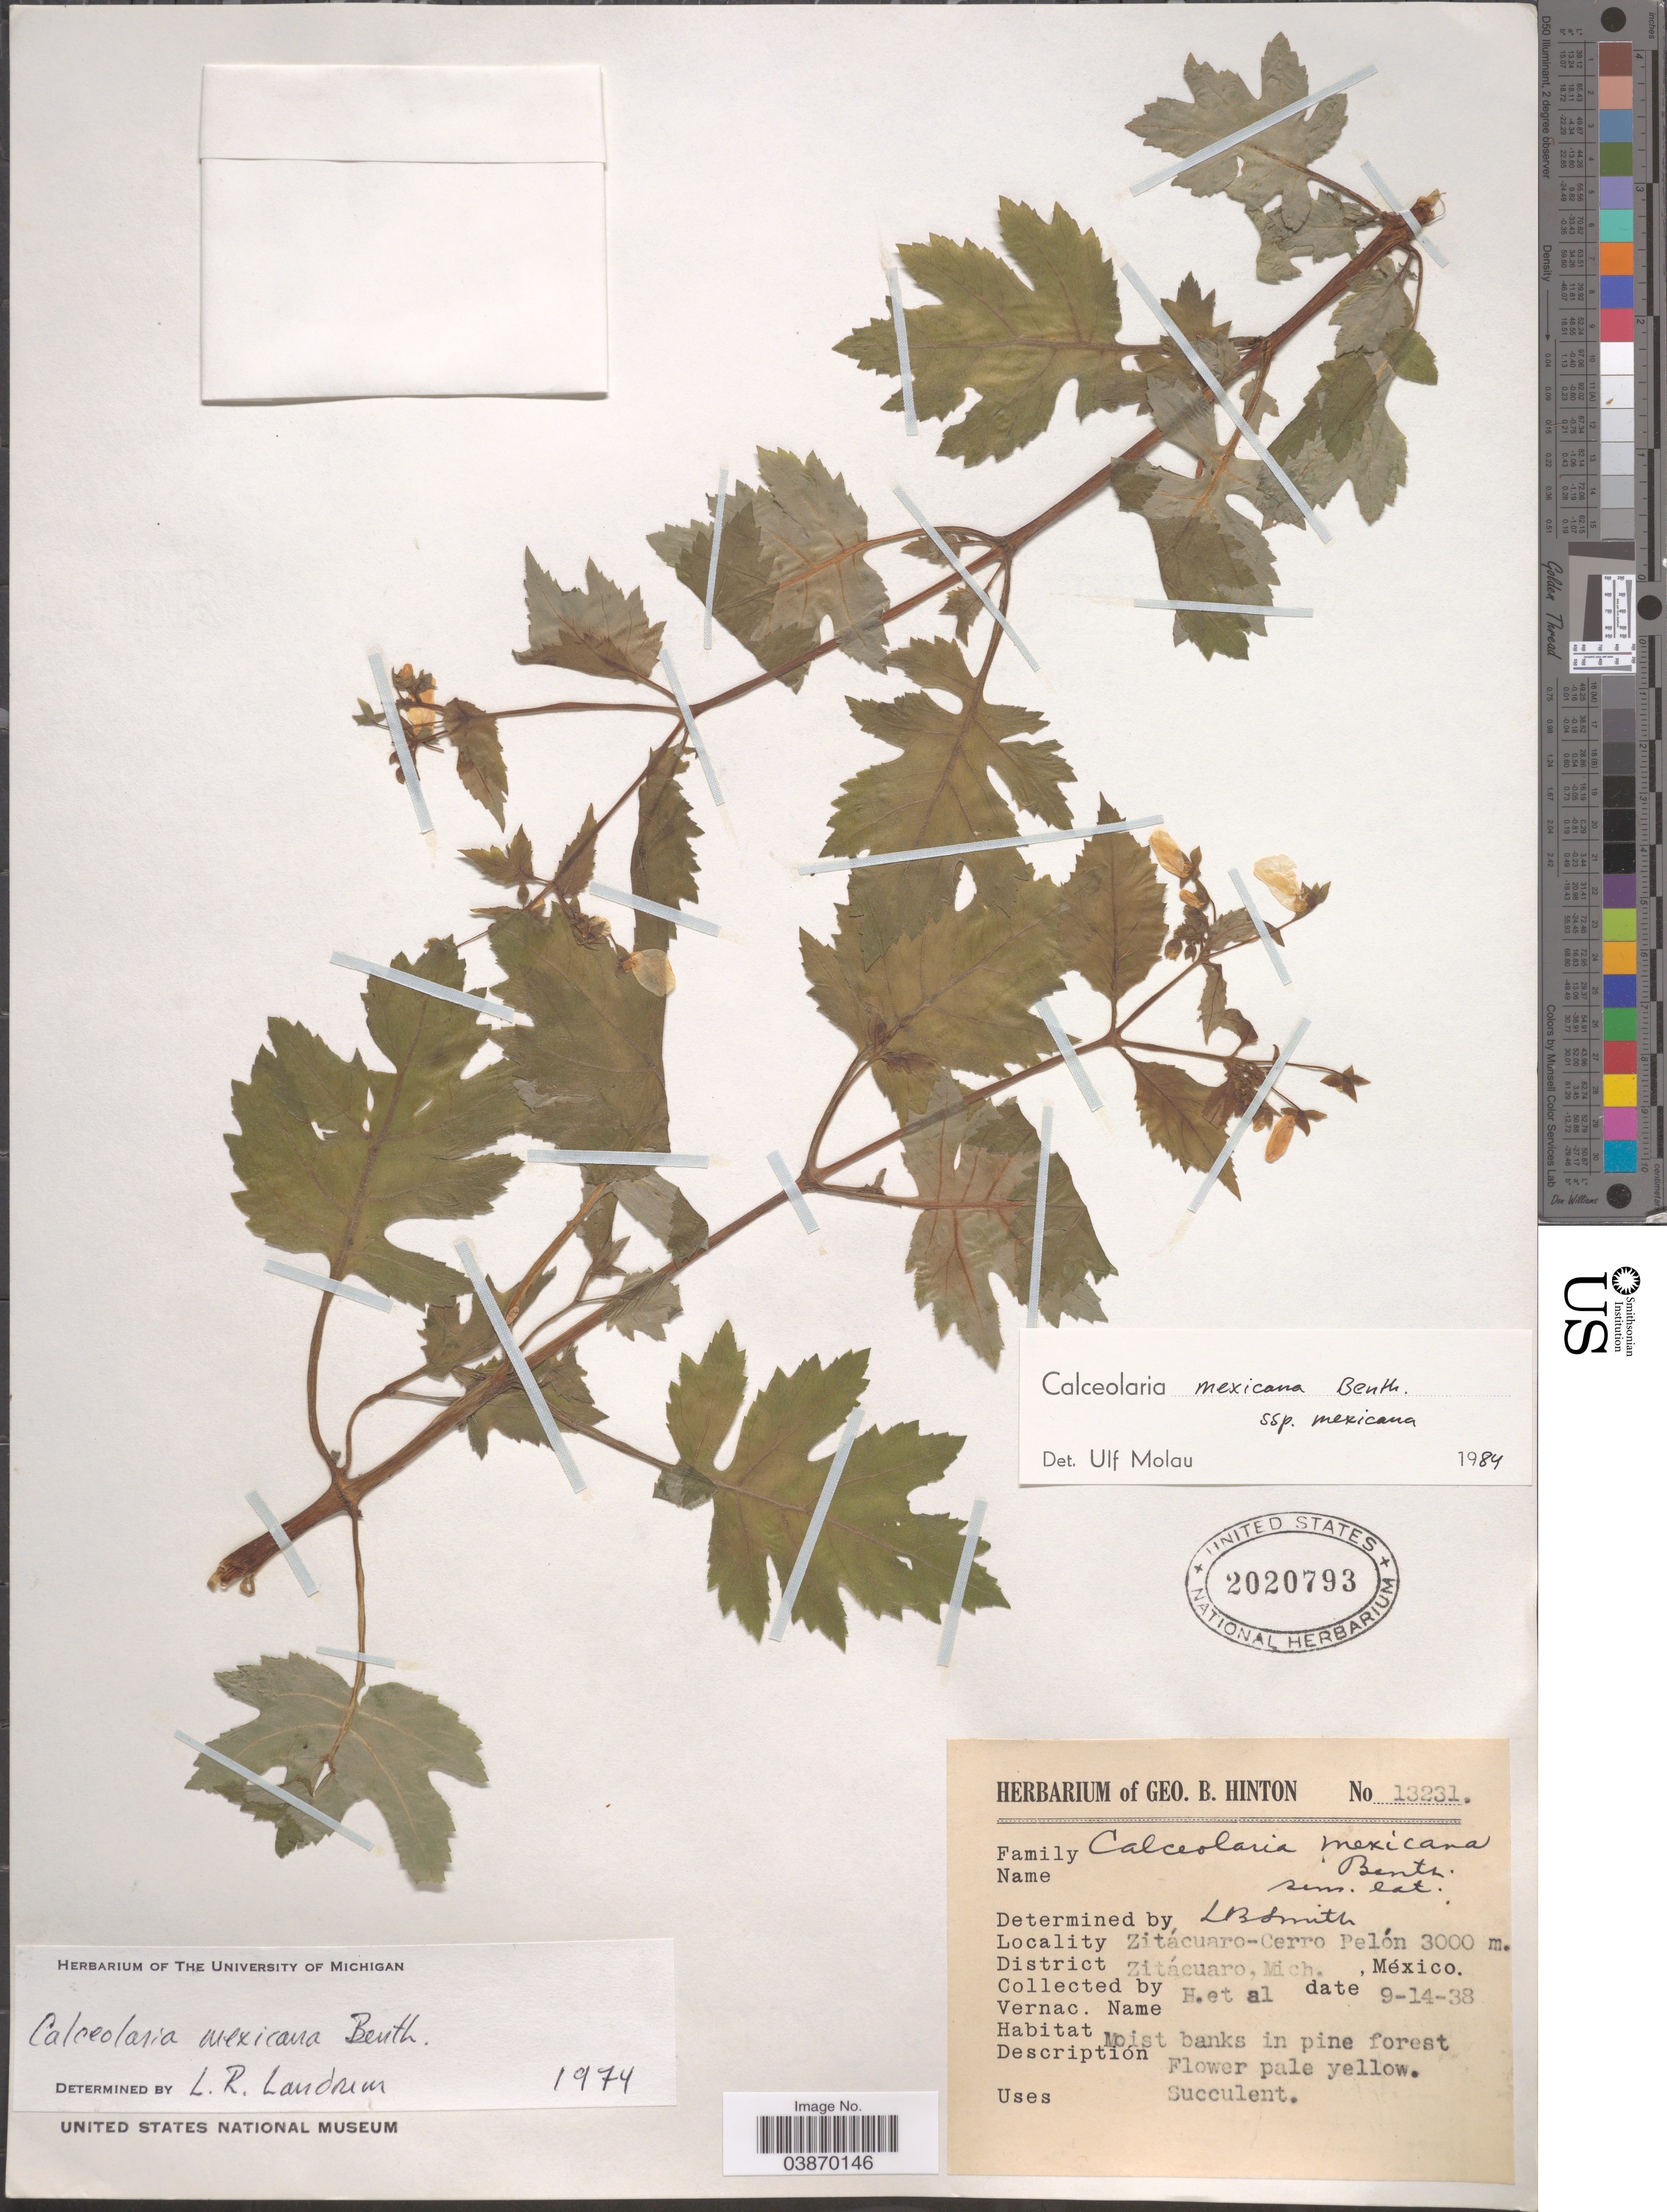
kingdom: Plantae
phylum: Tracheophyta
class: Magnoliopsida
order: Lamiales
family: Calceolariaceae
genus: Calceolaria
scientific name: Calceolaria mexicana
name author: Benth.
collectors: G. B. Hinton & et al.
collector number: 13231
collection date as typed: Transcribed d/m/y: 14/9/38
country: Mexico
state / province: Michoacán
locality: Zitácuaro-Cerro Pelón. District Zitácuaro.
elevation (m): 3000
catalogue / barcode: US 2020793